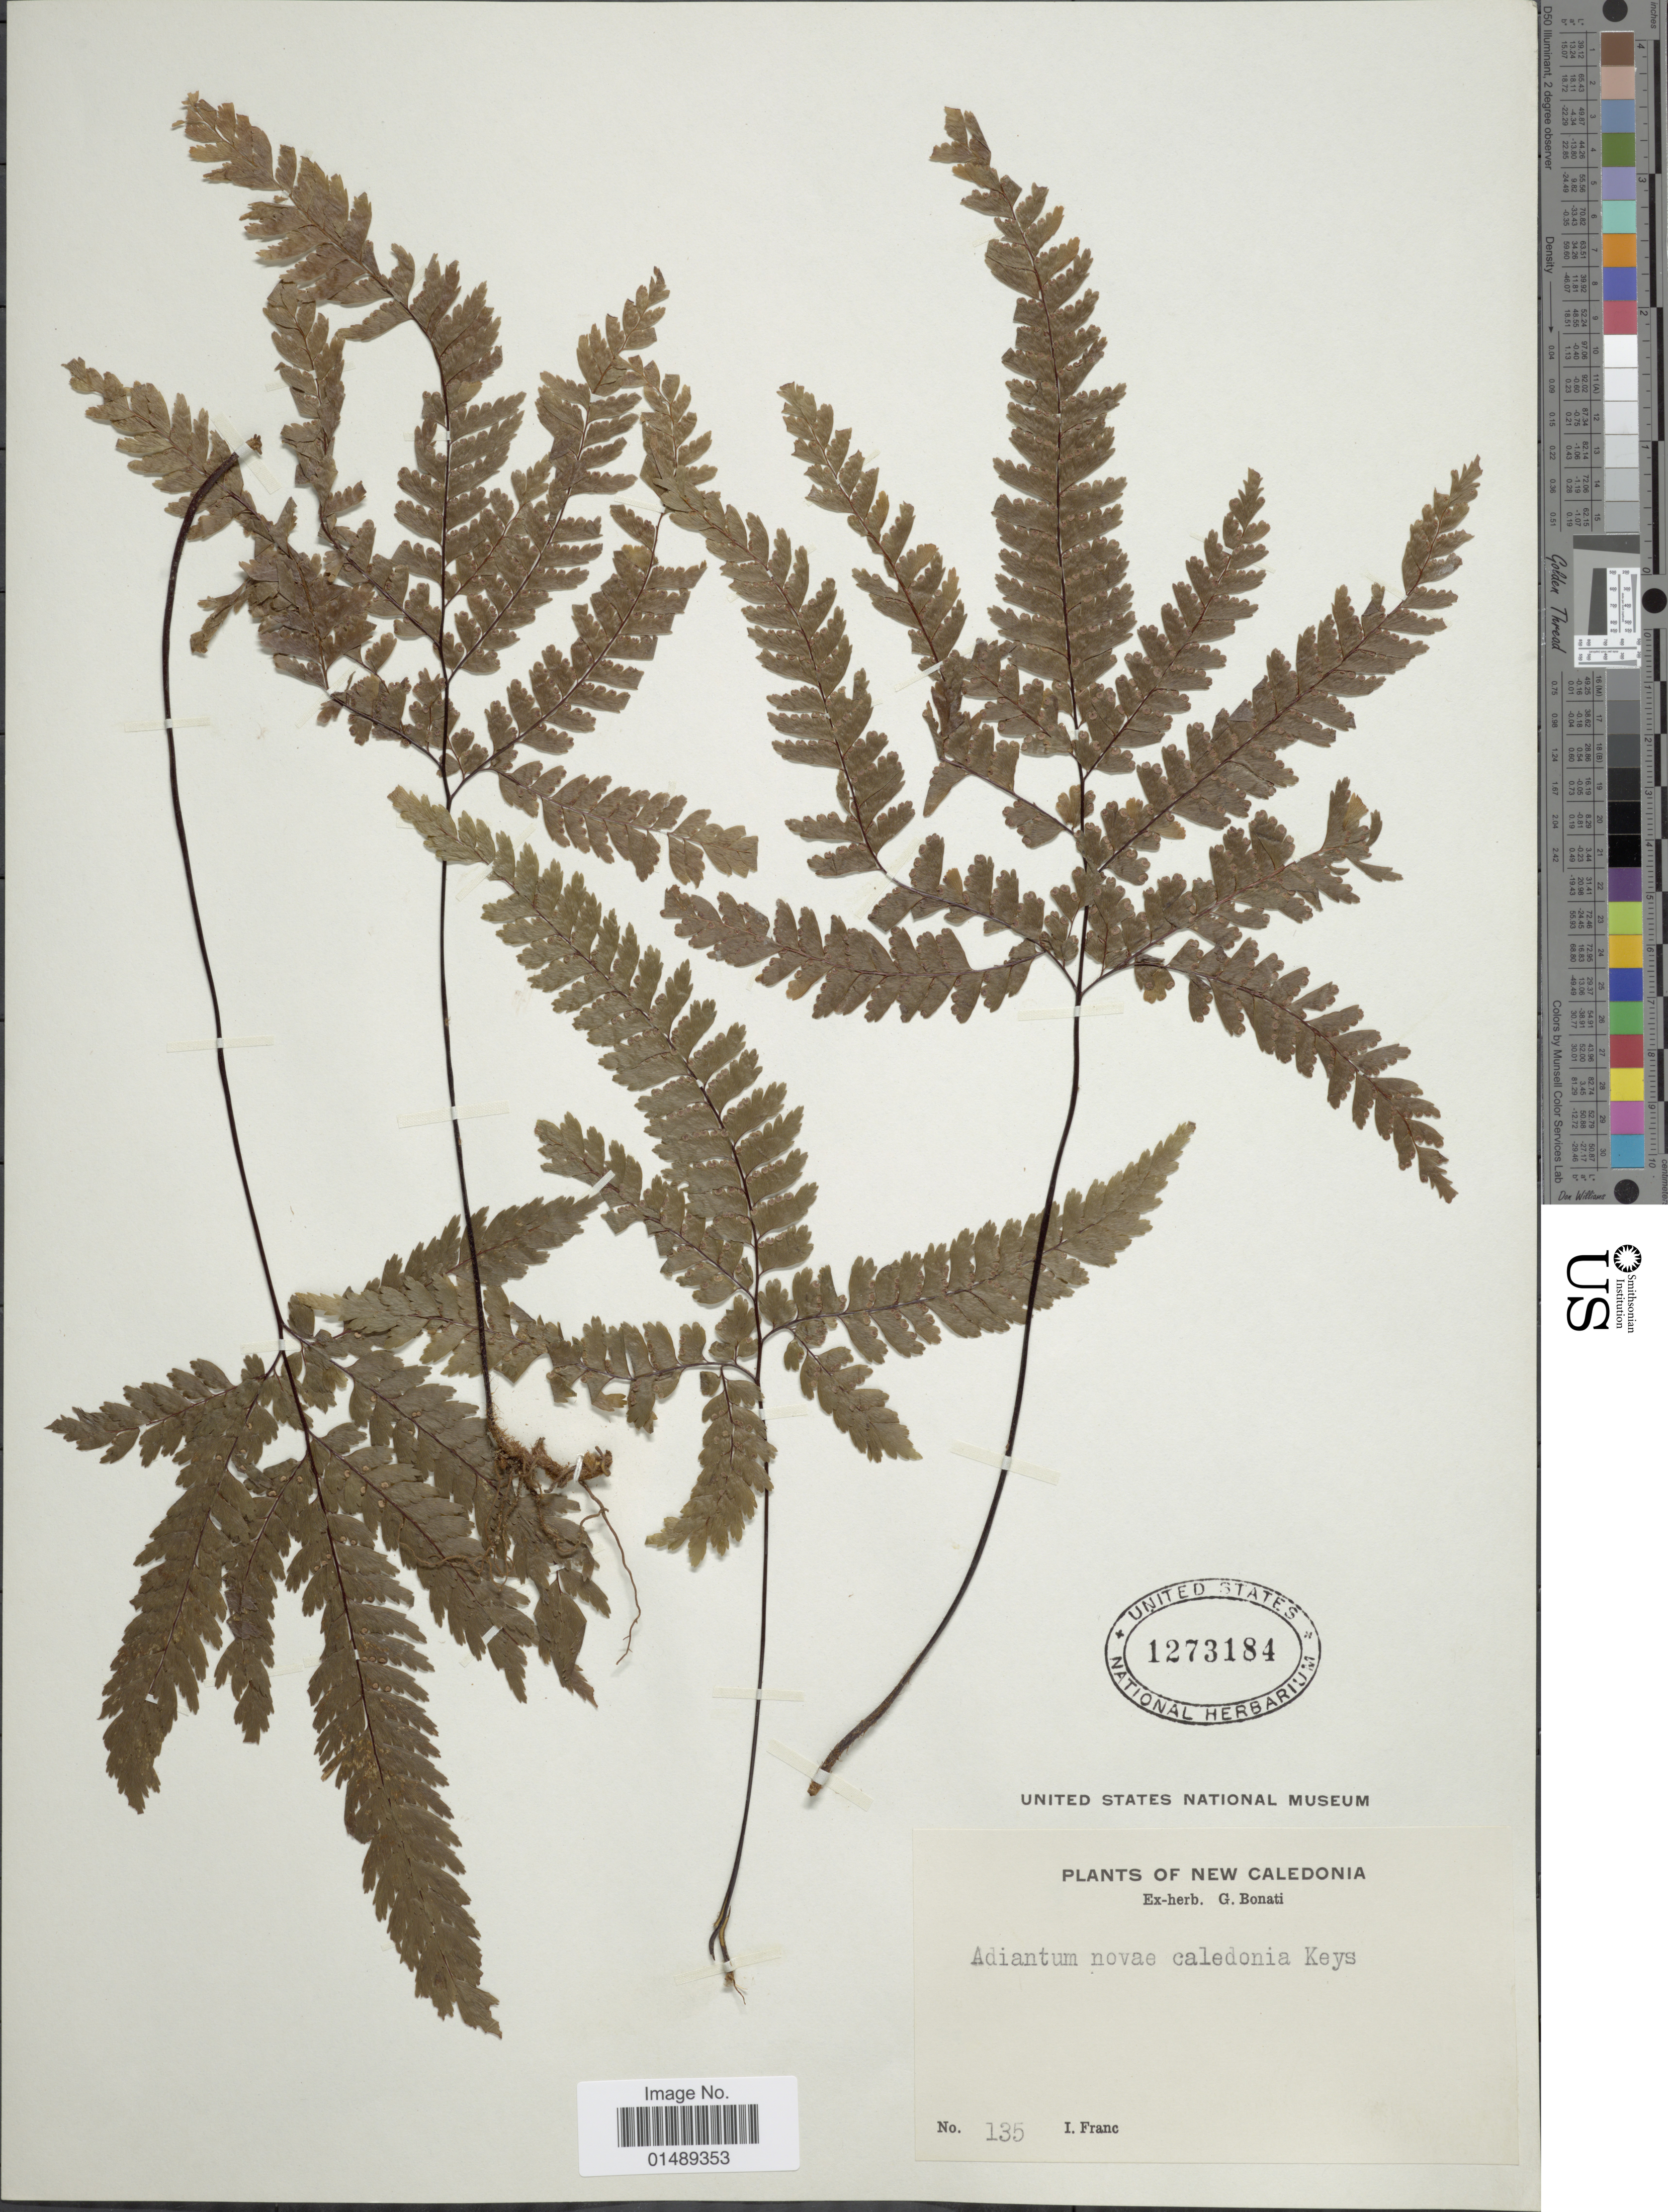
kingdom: Plantae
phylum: Tracheophyta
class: Polypodiopsida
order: Polypodiales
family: Pteridaceae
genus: Adiantum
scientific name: Adiantum novae-caledoniae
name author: Keyserl.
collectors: I. Franc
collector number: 135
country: New Caledonia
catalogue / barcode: US 1273184